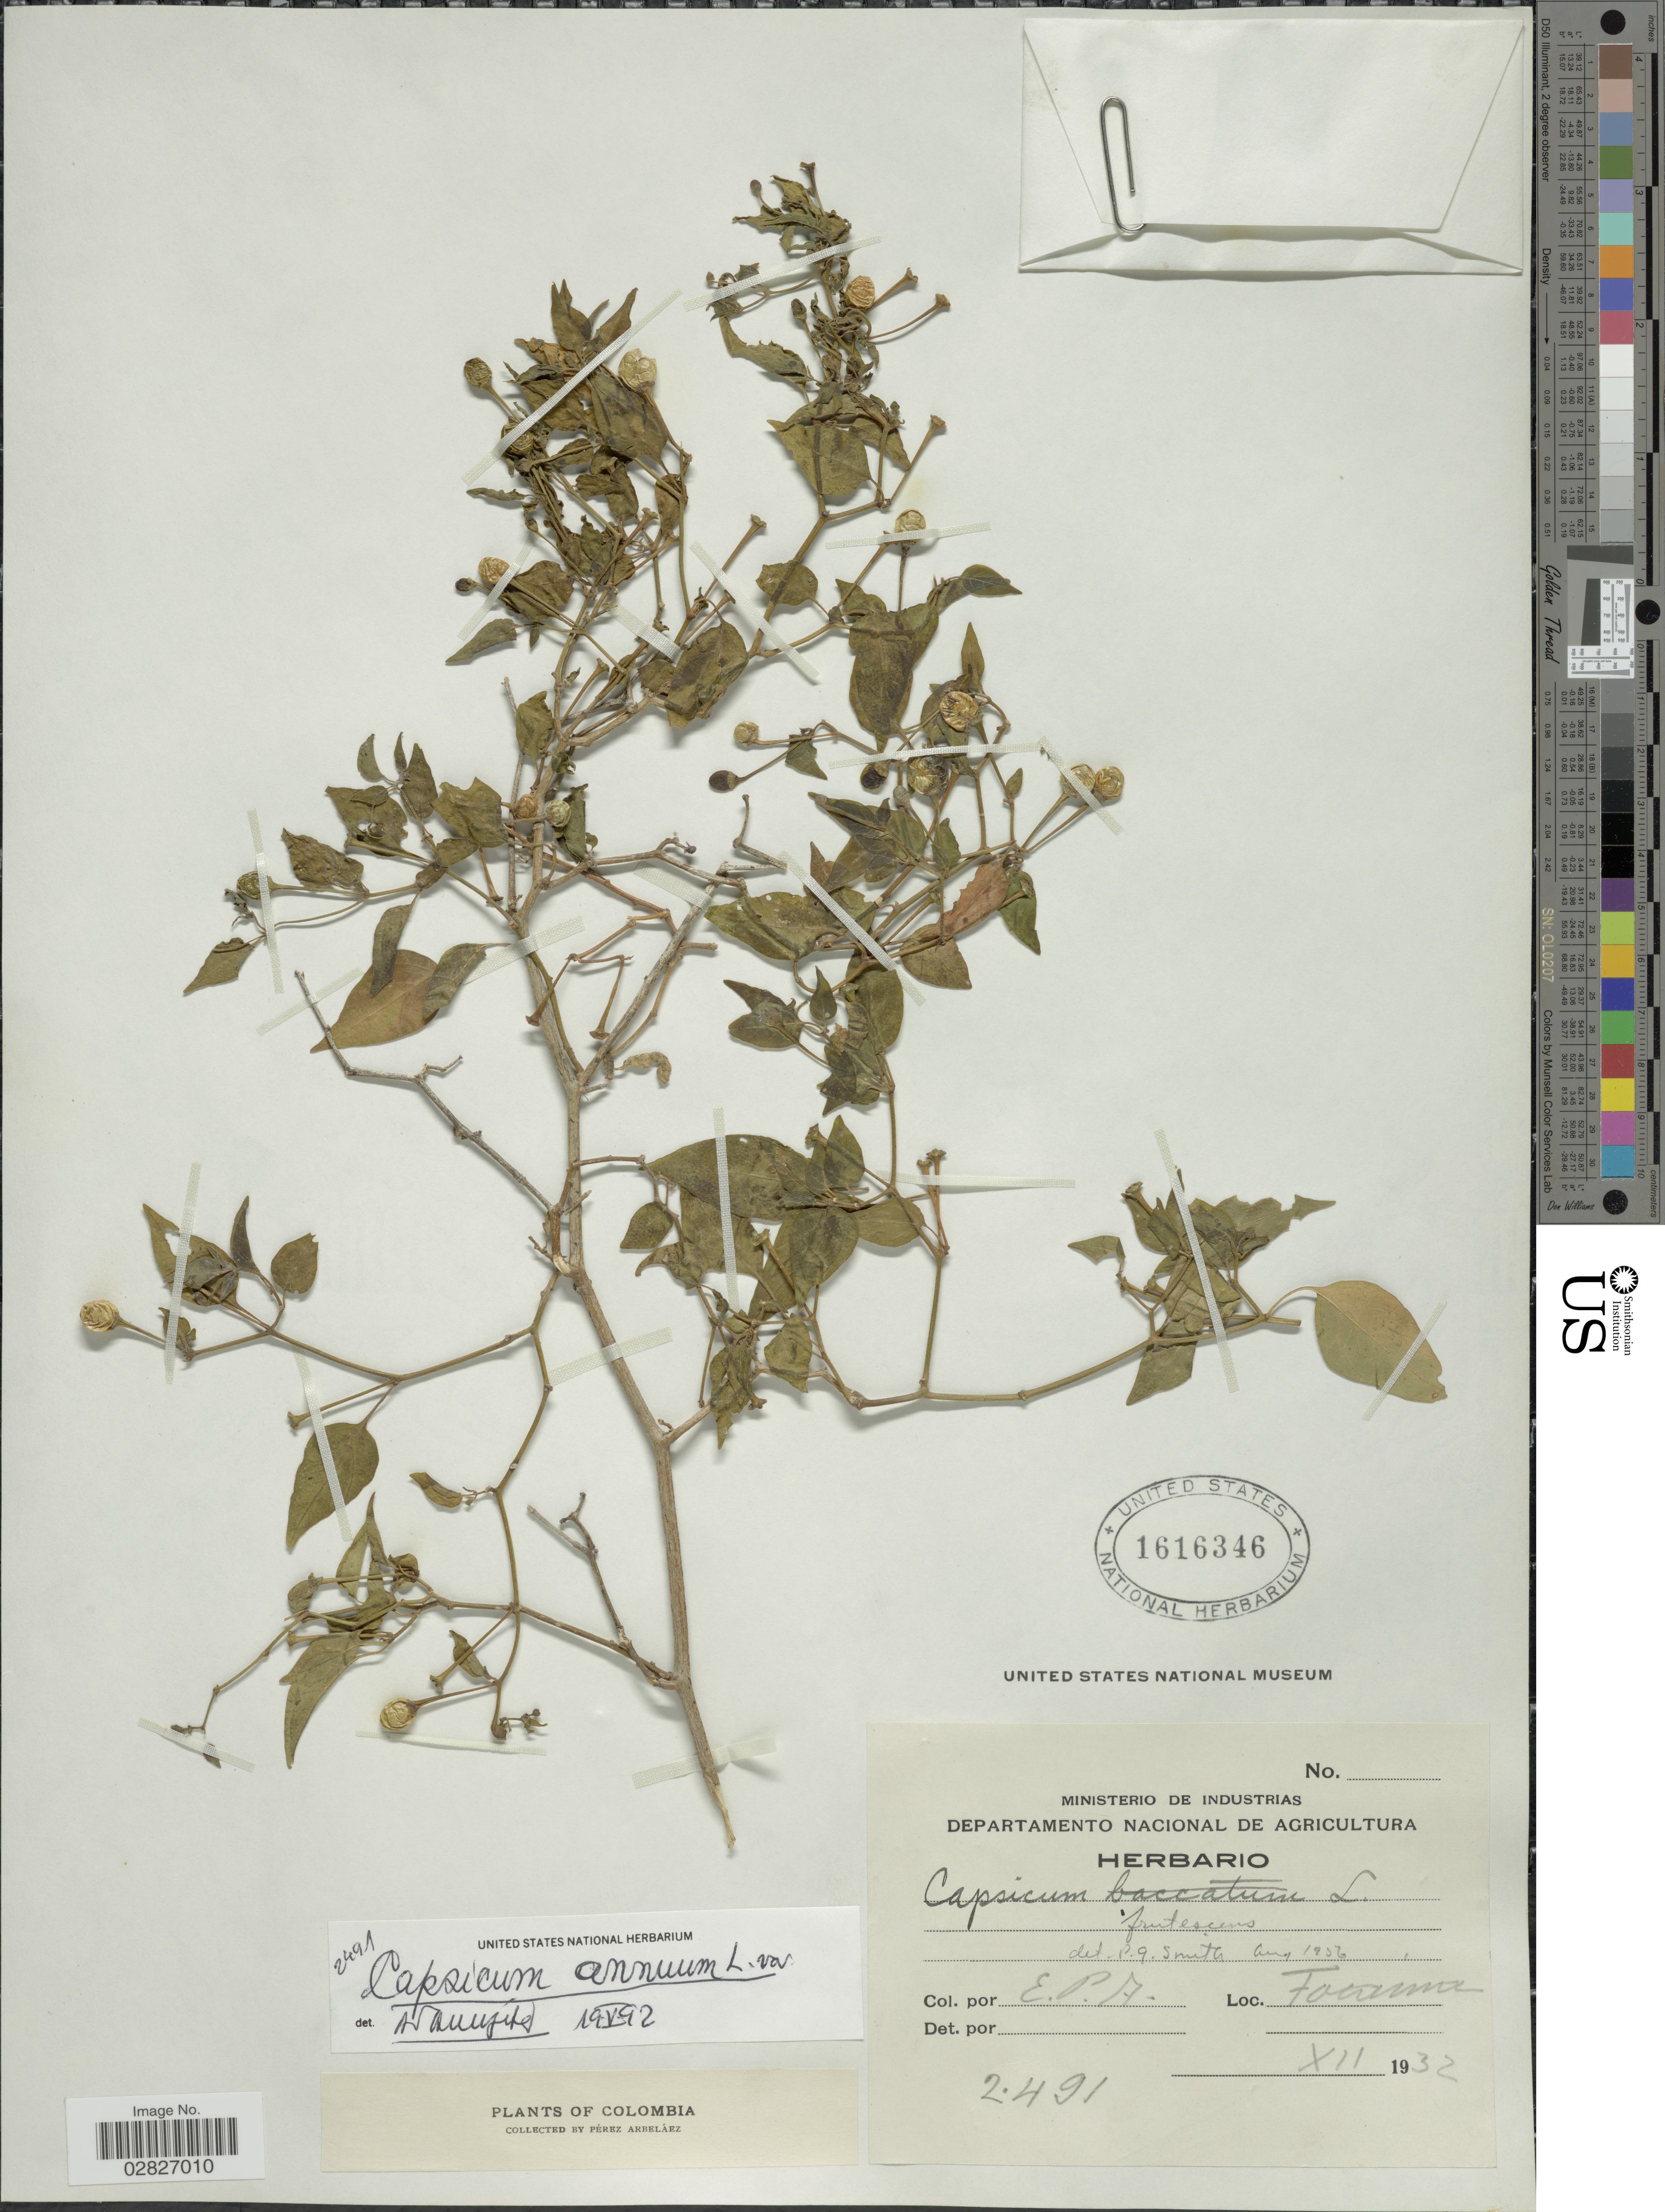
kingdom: Plantae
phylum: Tracheophyta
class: Magnoliopsida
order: Solanales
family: Solanaceae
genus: Capsicum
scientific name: Capsicum annuum 'Habanero'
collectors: E. Pérez Arbeláez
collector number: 2491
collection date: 1932-12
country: Colombia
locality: Tocaima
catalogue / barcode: US 1616346